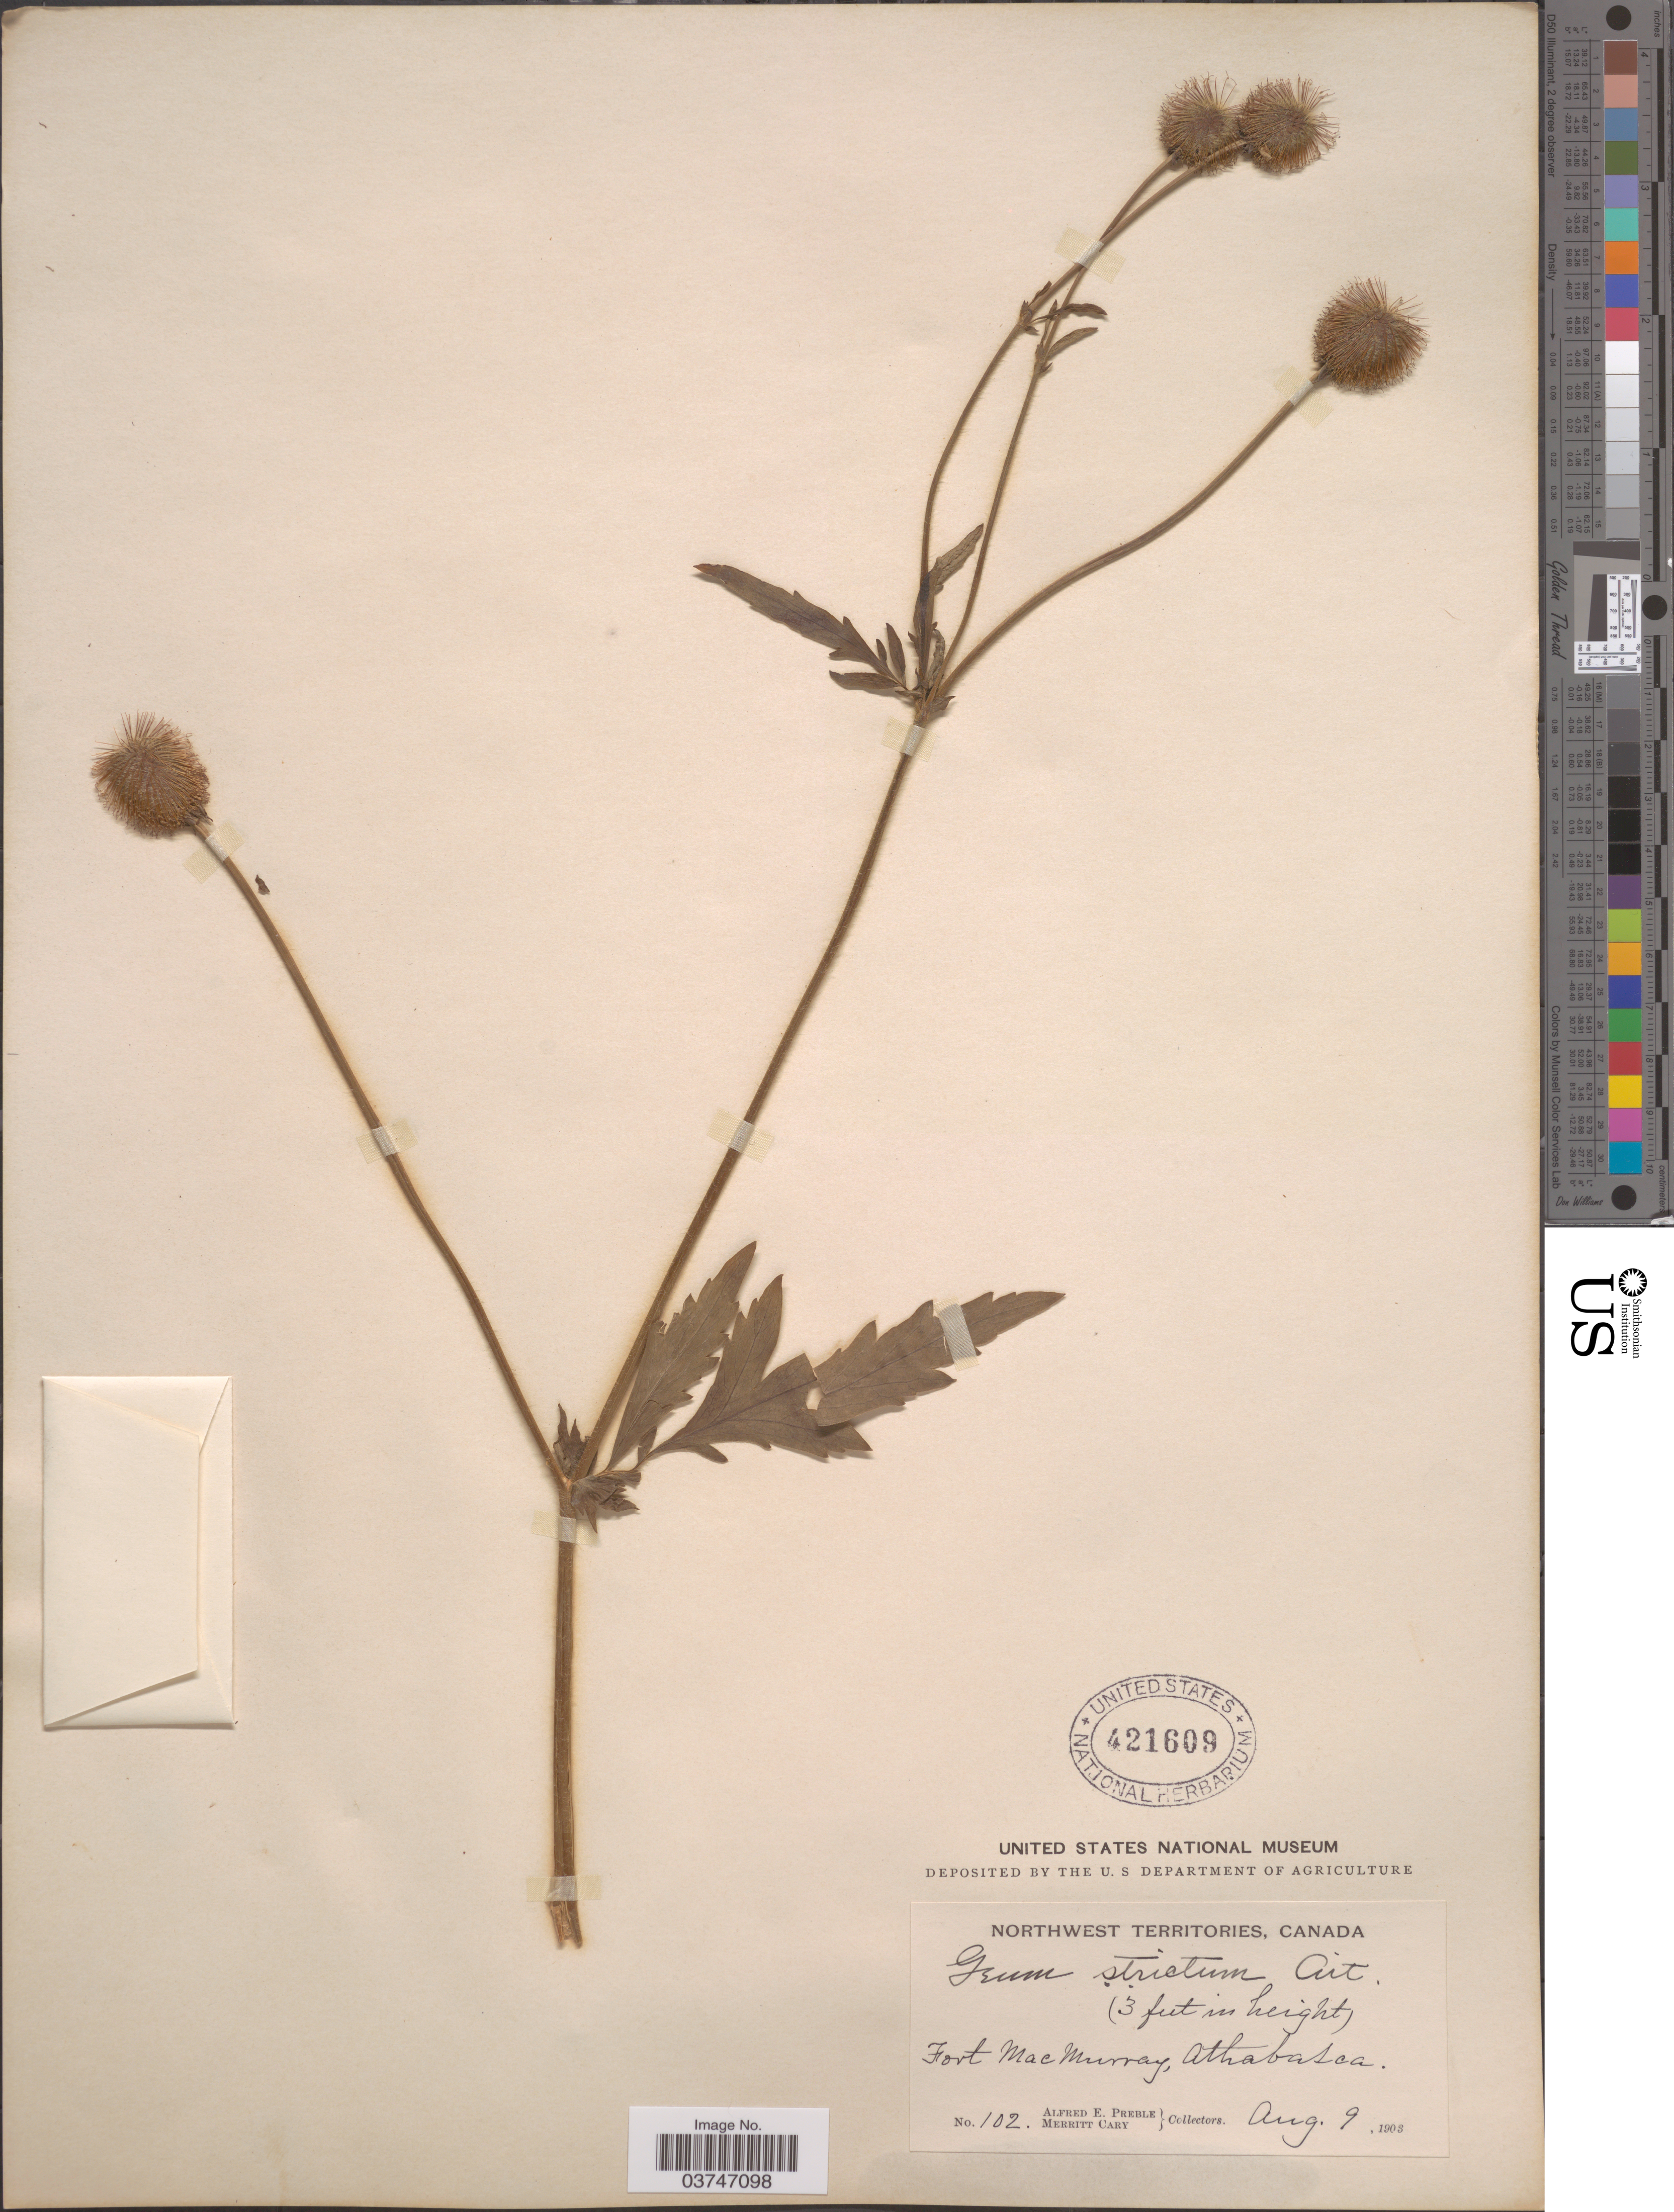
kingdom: Plantae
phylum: Tracheophyta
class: Magnoliopsida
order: Rosales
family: Rosaceae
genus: Geum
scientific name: Geum aleppicum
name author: Jacq.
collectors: A. Preble & M. Cary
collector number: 102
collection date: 1903-08-09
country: Canada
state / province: Northwest Territories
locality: Fort MacMurray, Athabasca.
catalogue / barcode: US 421609